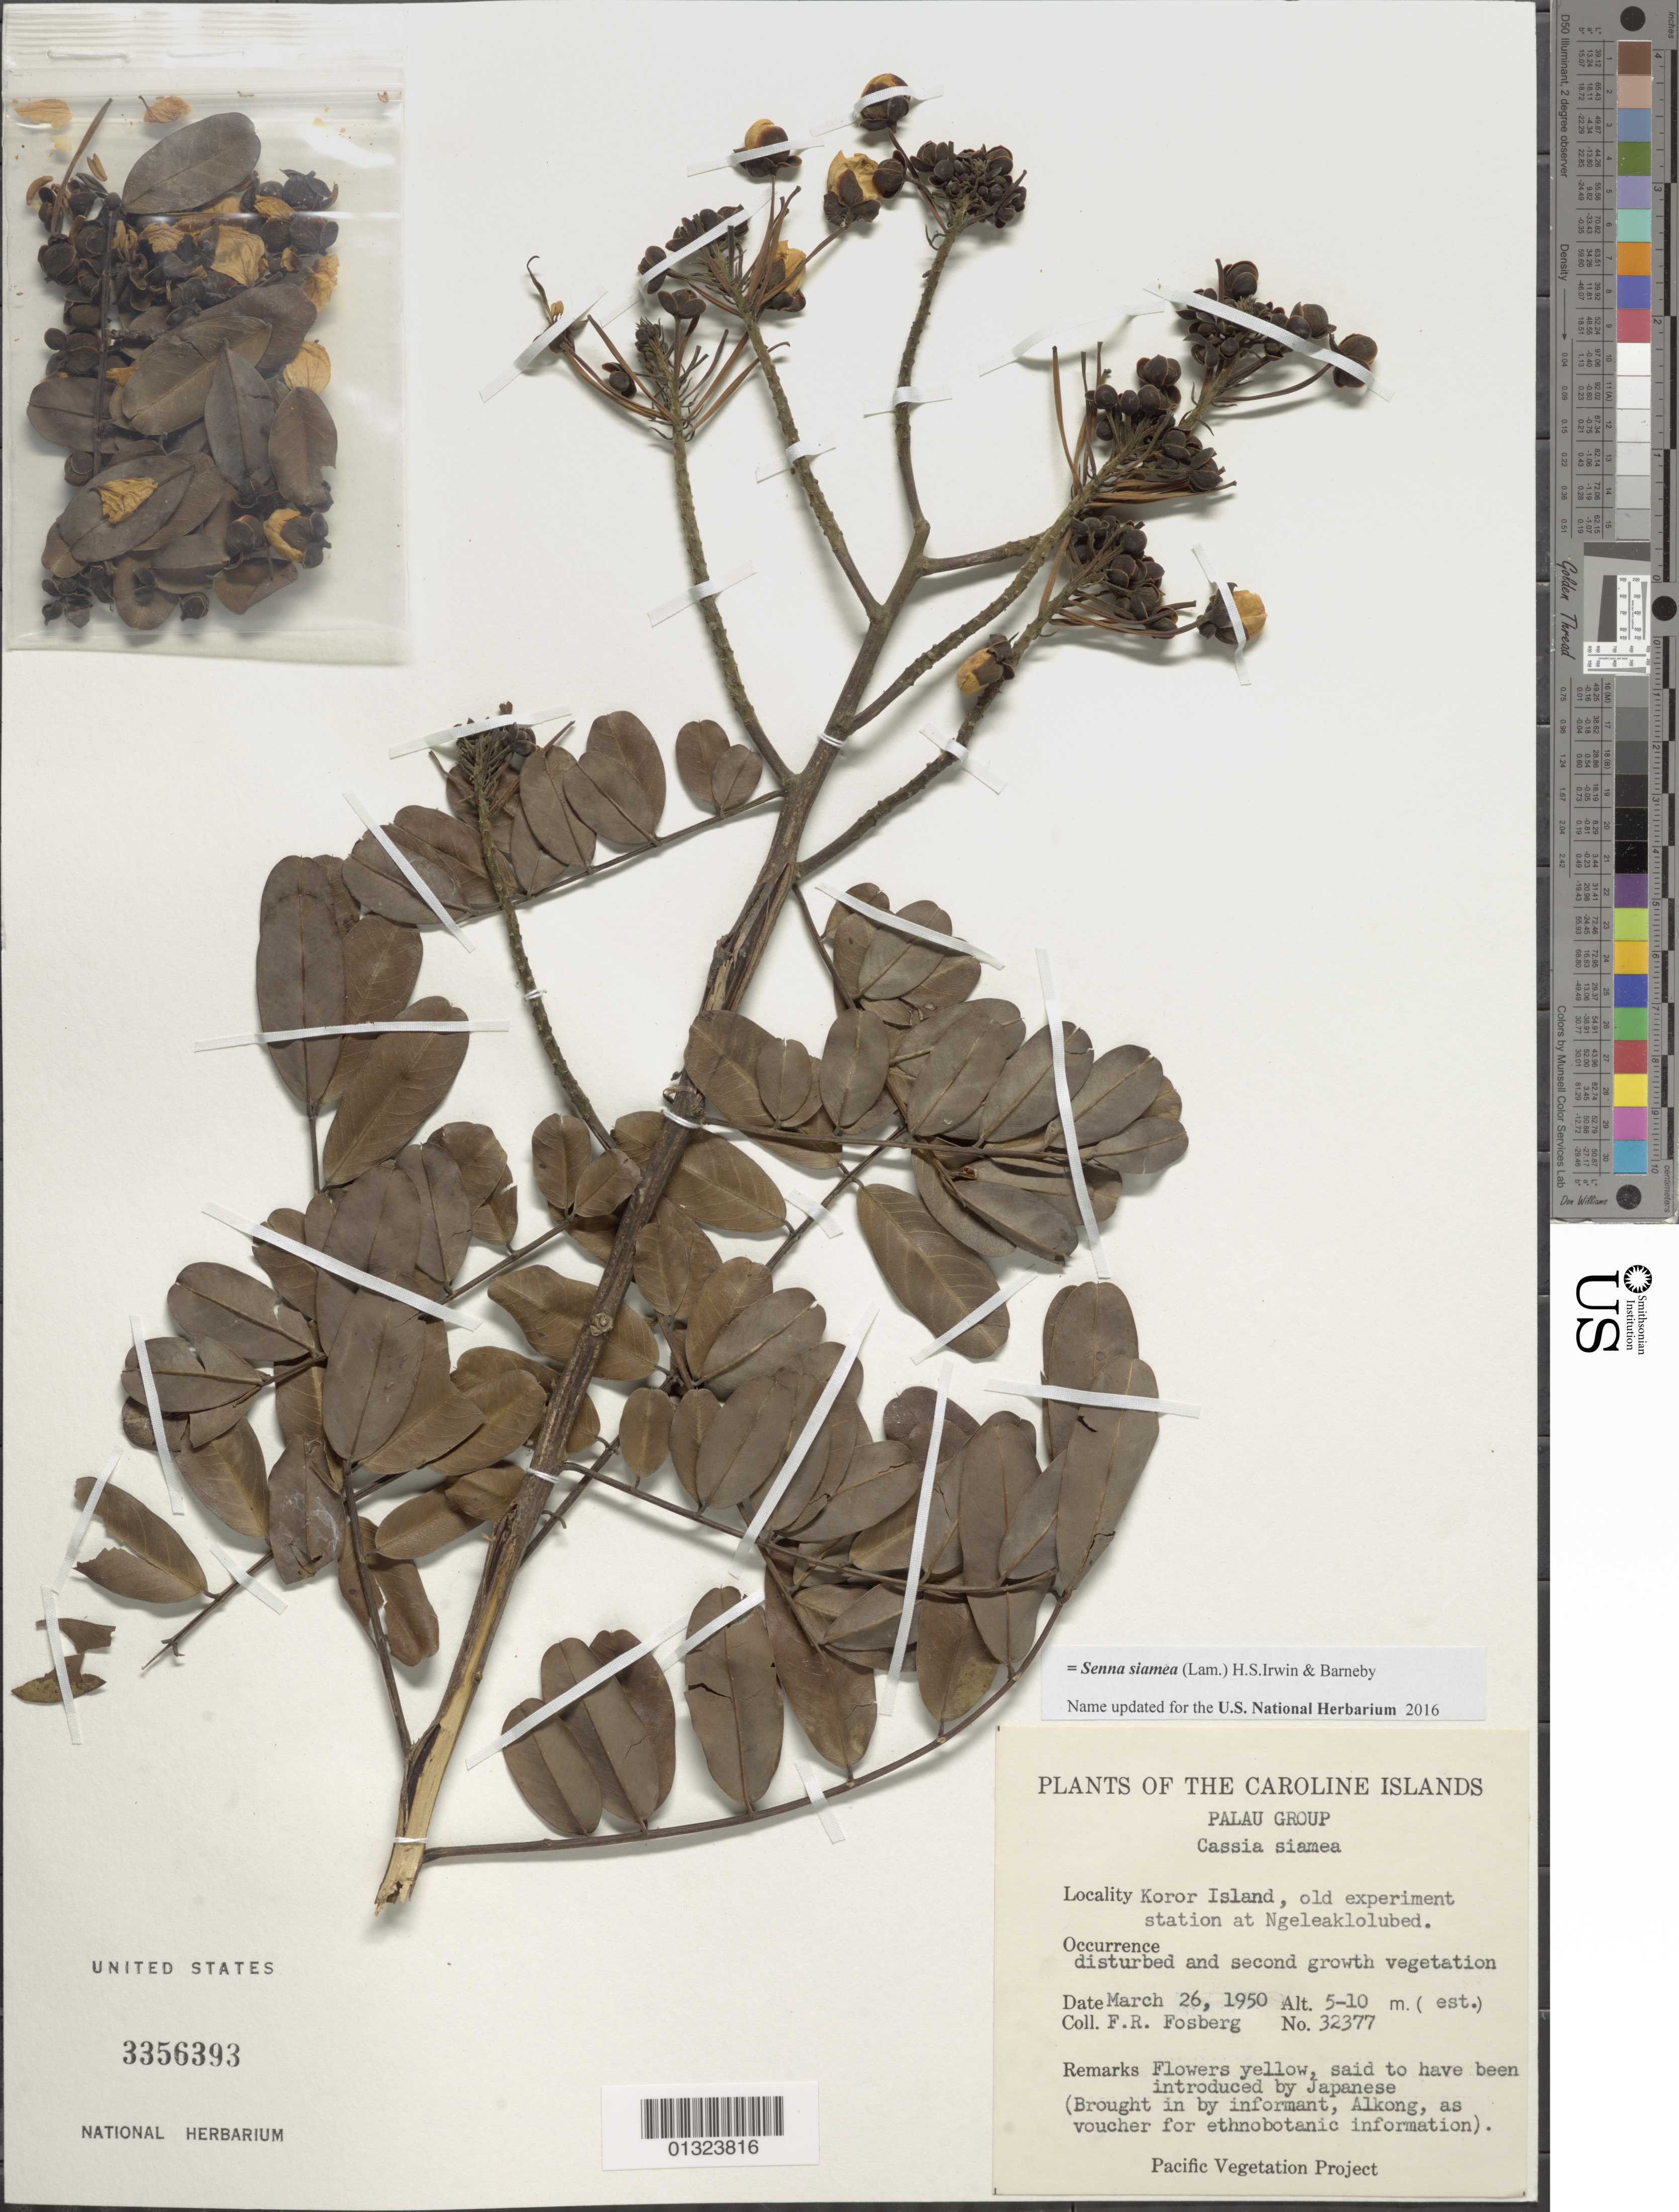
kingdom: Plantae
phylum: Tracheophyta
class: Magnoliopsida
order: Fabales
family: Fabaceae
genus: Senna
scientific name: Senna siamea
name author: (Lam.) H.S. Irwin & Barneby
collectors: F. R. Fosberg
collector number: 32377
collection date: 1950-03-26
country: Palau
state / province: Koror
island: Oreor (Koror)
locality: Plants of the Caroline Islands, Palau group, Koror Island, old experiment station at Ngeleaklolubed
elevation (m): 5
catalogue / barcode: US 3356393